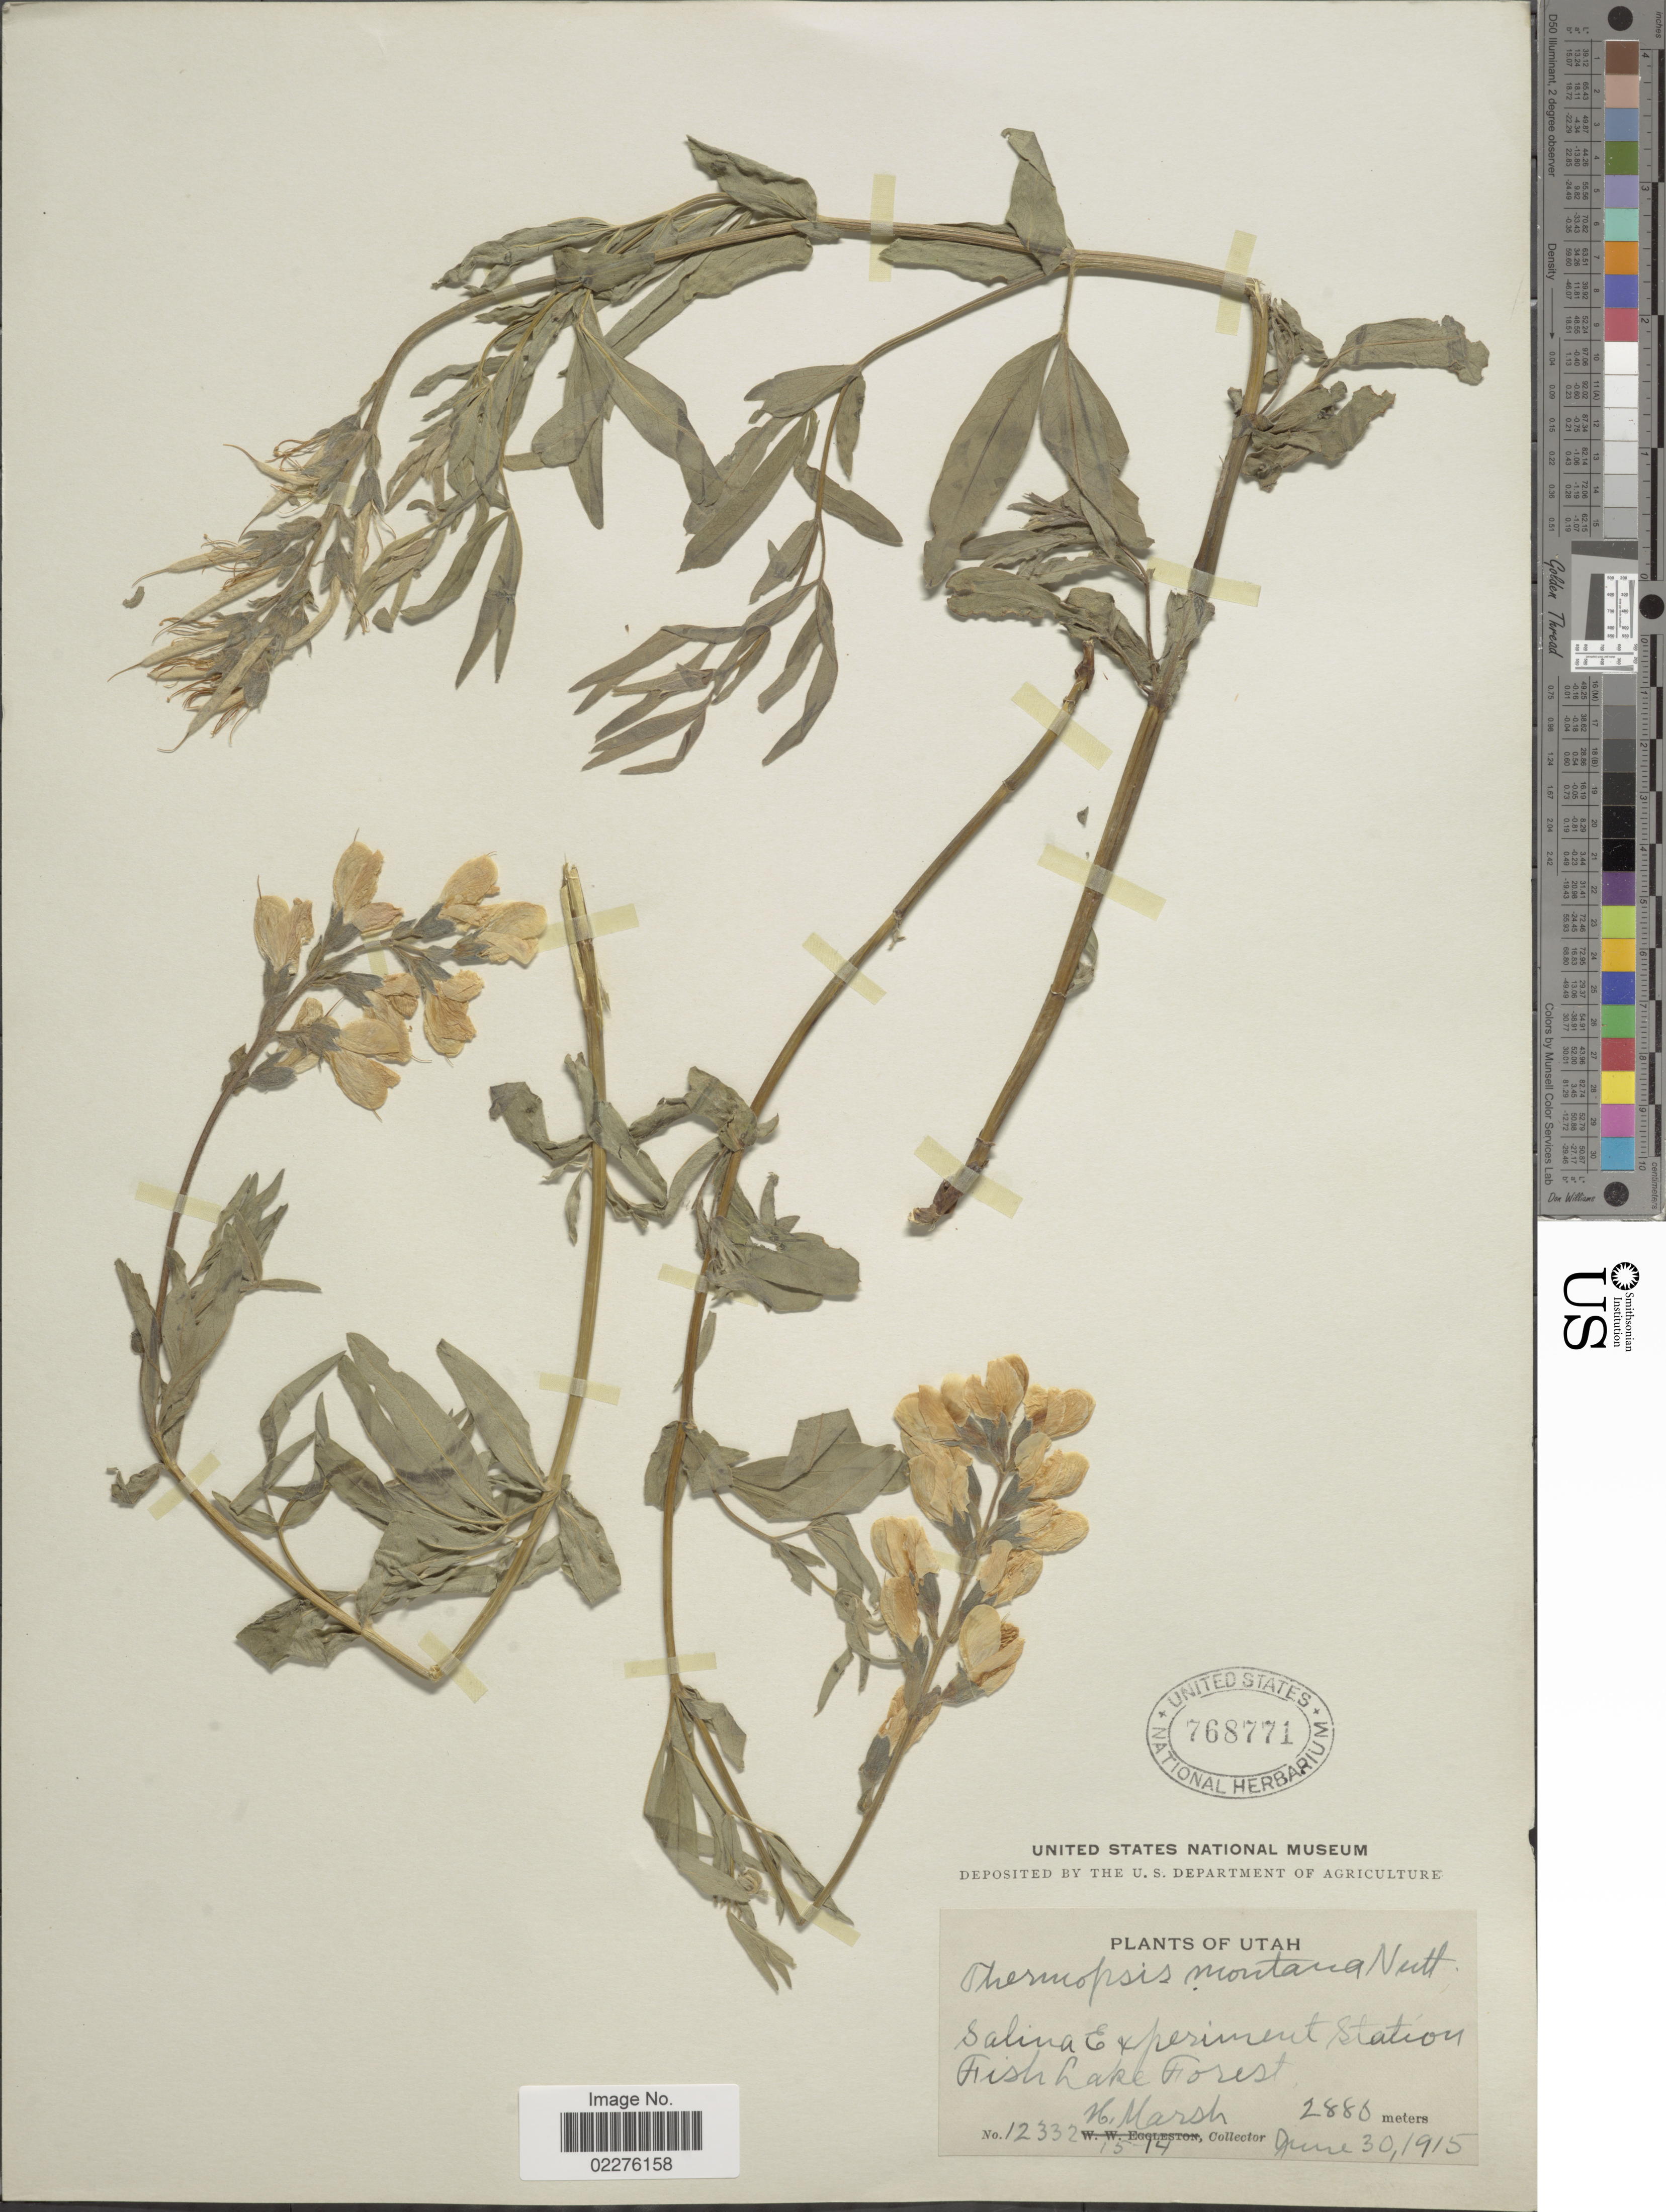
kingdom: Plantae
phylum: Tracheophyta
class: Magnoliopsida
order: Fabales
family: Fabaceae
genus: Thermopsis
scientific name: Thermopsis montana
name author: Nutt.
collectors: H. Marsh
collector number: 12332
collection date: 1915-06-30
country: United States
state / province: Utah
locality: Salina Experiment Station, Fish Lake Forest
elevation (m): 2886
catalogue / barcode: US 768771